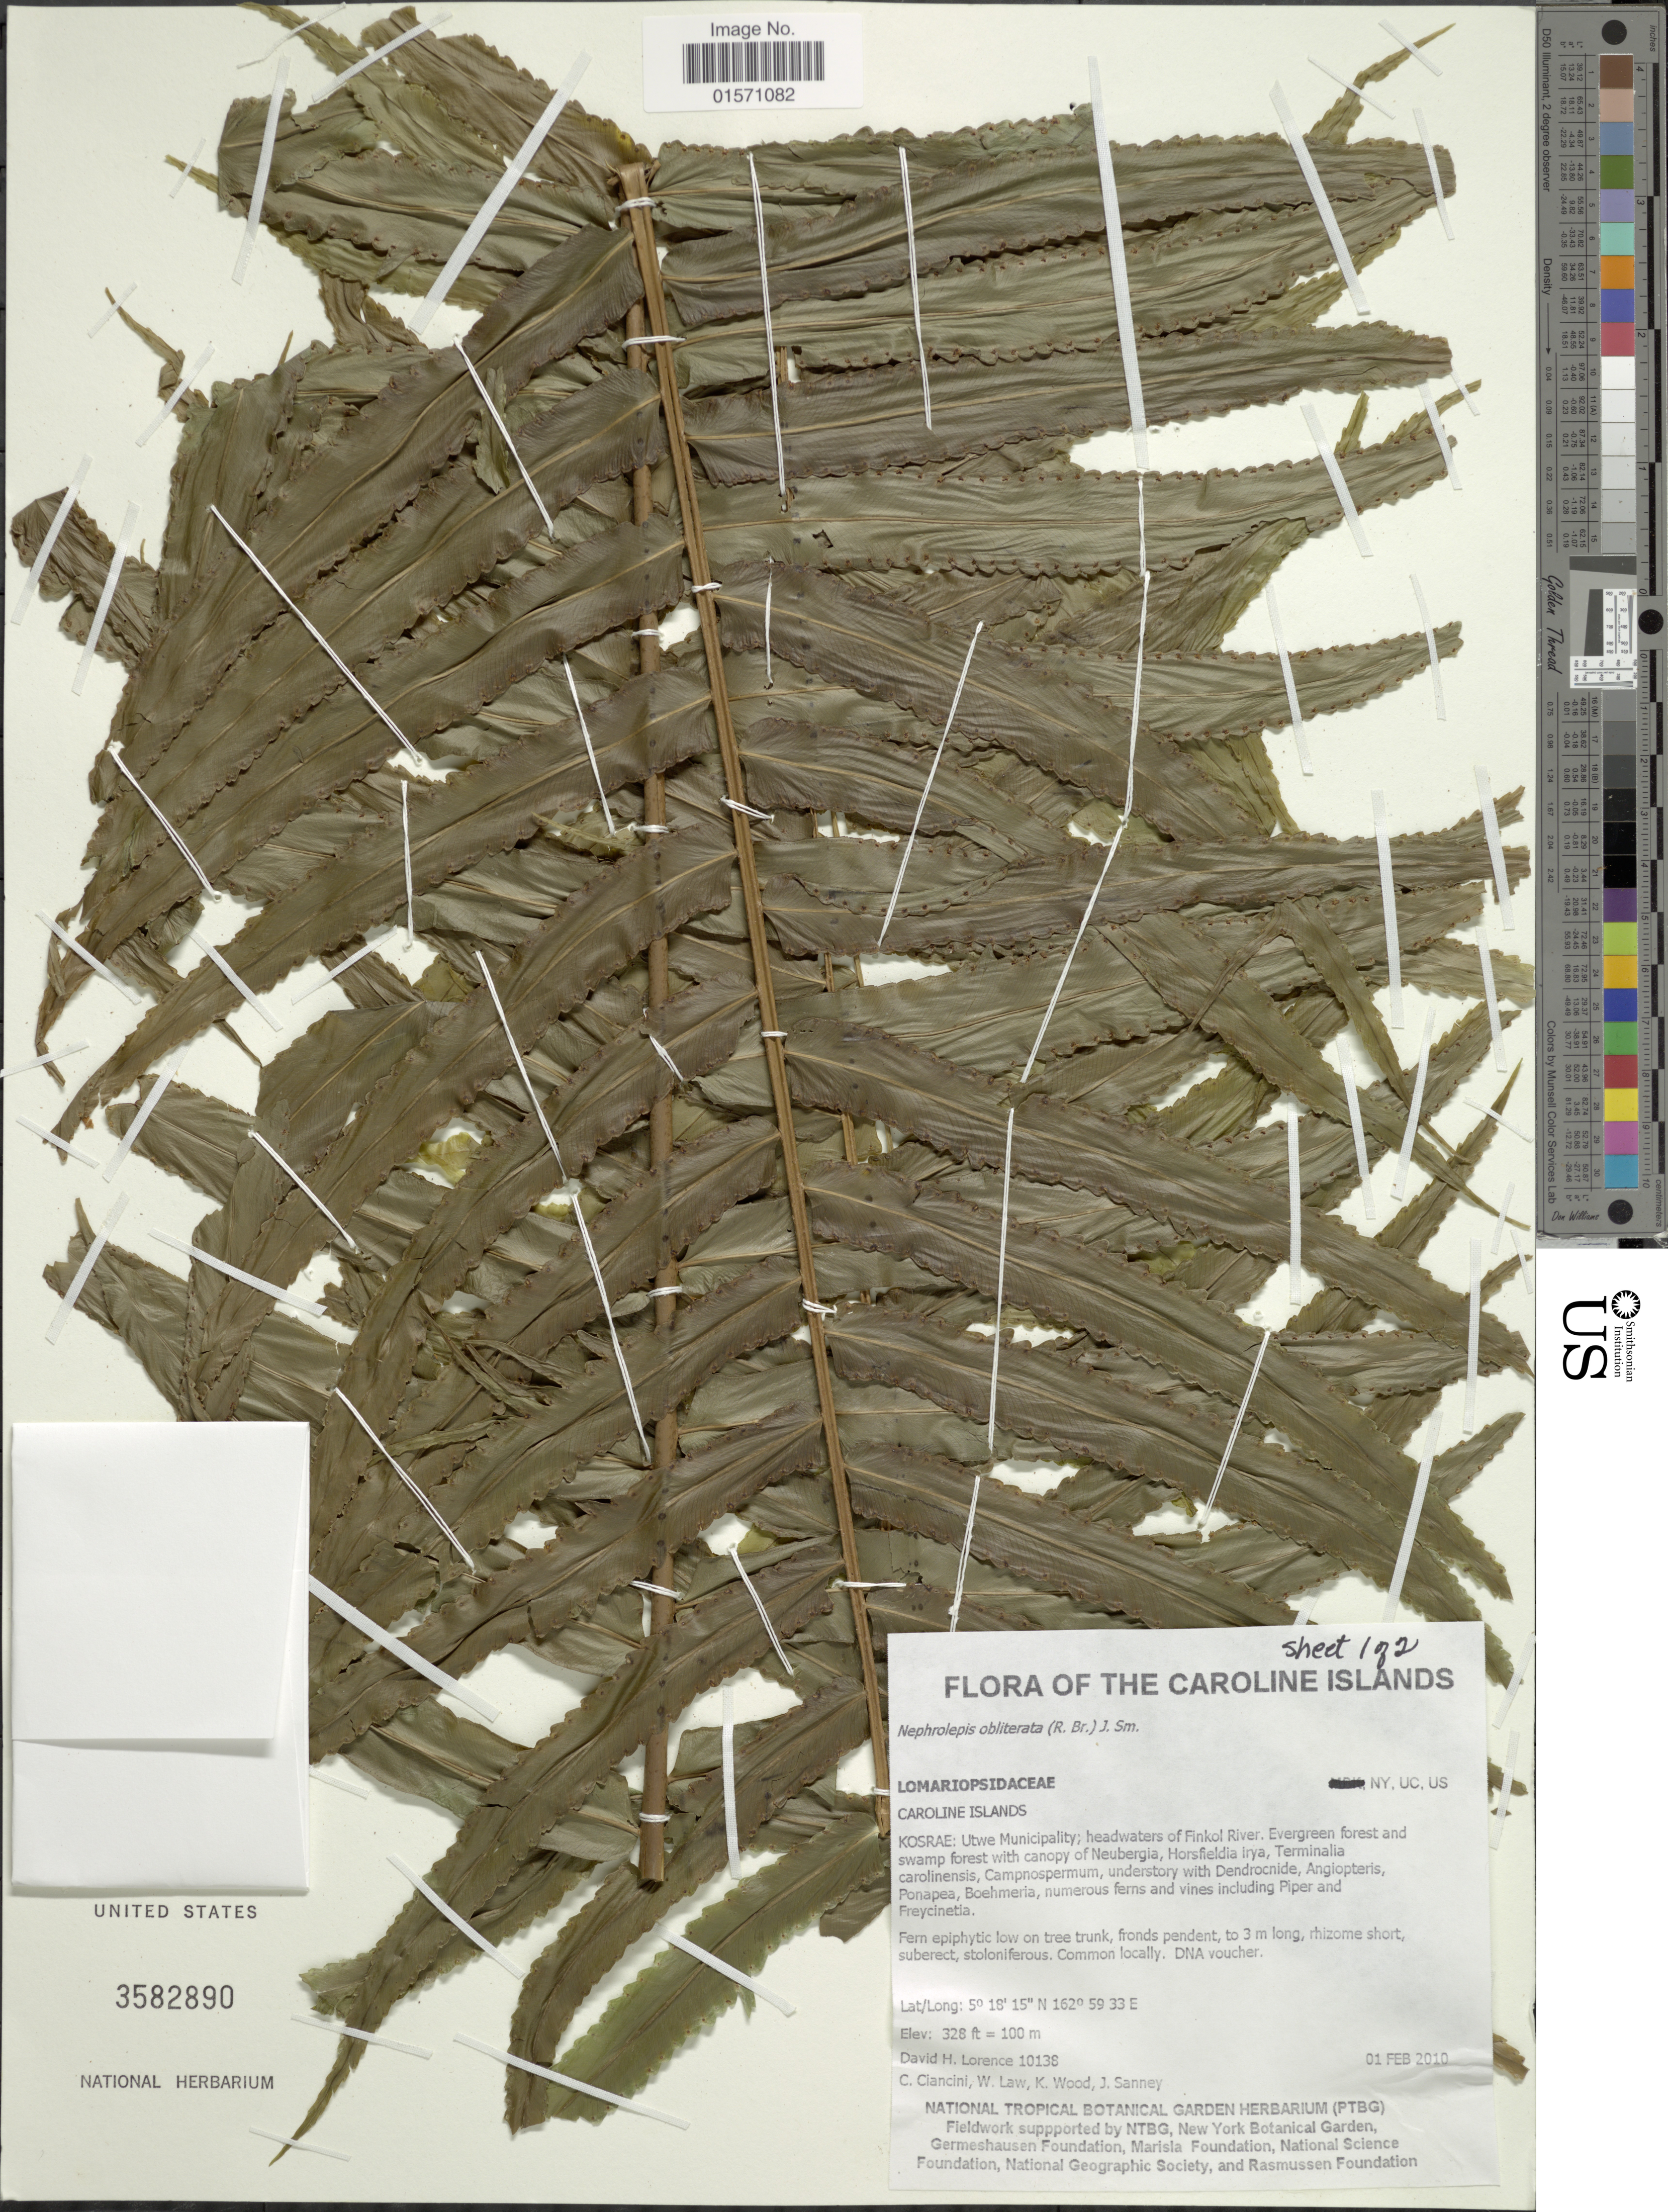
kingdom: Plantae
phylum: Tracheophyta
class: Polypodiopsida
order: Polypodiales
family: Nephrolepidaceae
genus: Nephrolepis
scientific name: Nephrolepis obliterata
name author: (R. Br.) J. Sm.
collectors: D. Lorence, C. Cianchini, K. R. Wood, J. Sanney & et al.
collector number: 10138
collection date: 2010-02-01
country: Micronesia, Federated States of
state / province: Kosrae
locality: Caroline Islands. Utwe Municipality; headwaters of Finkol River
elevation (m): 100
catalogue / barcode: US 3582890